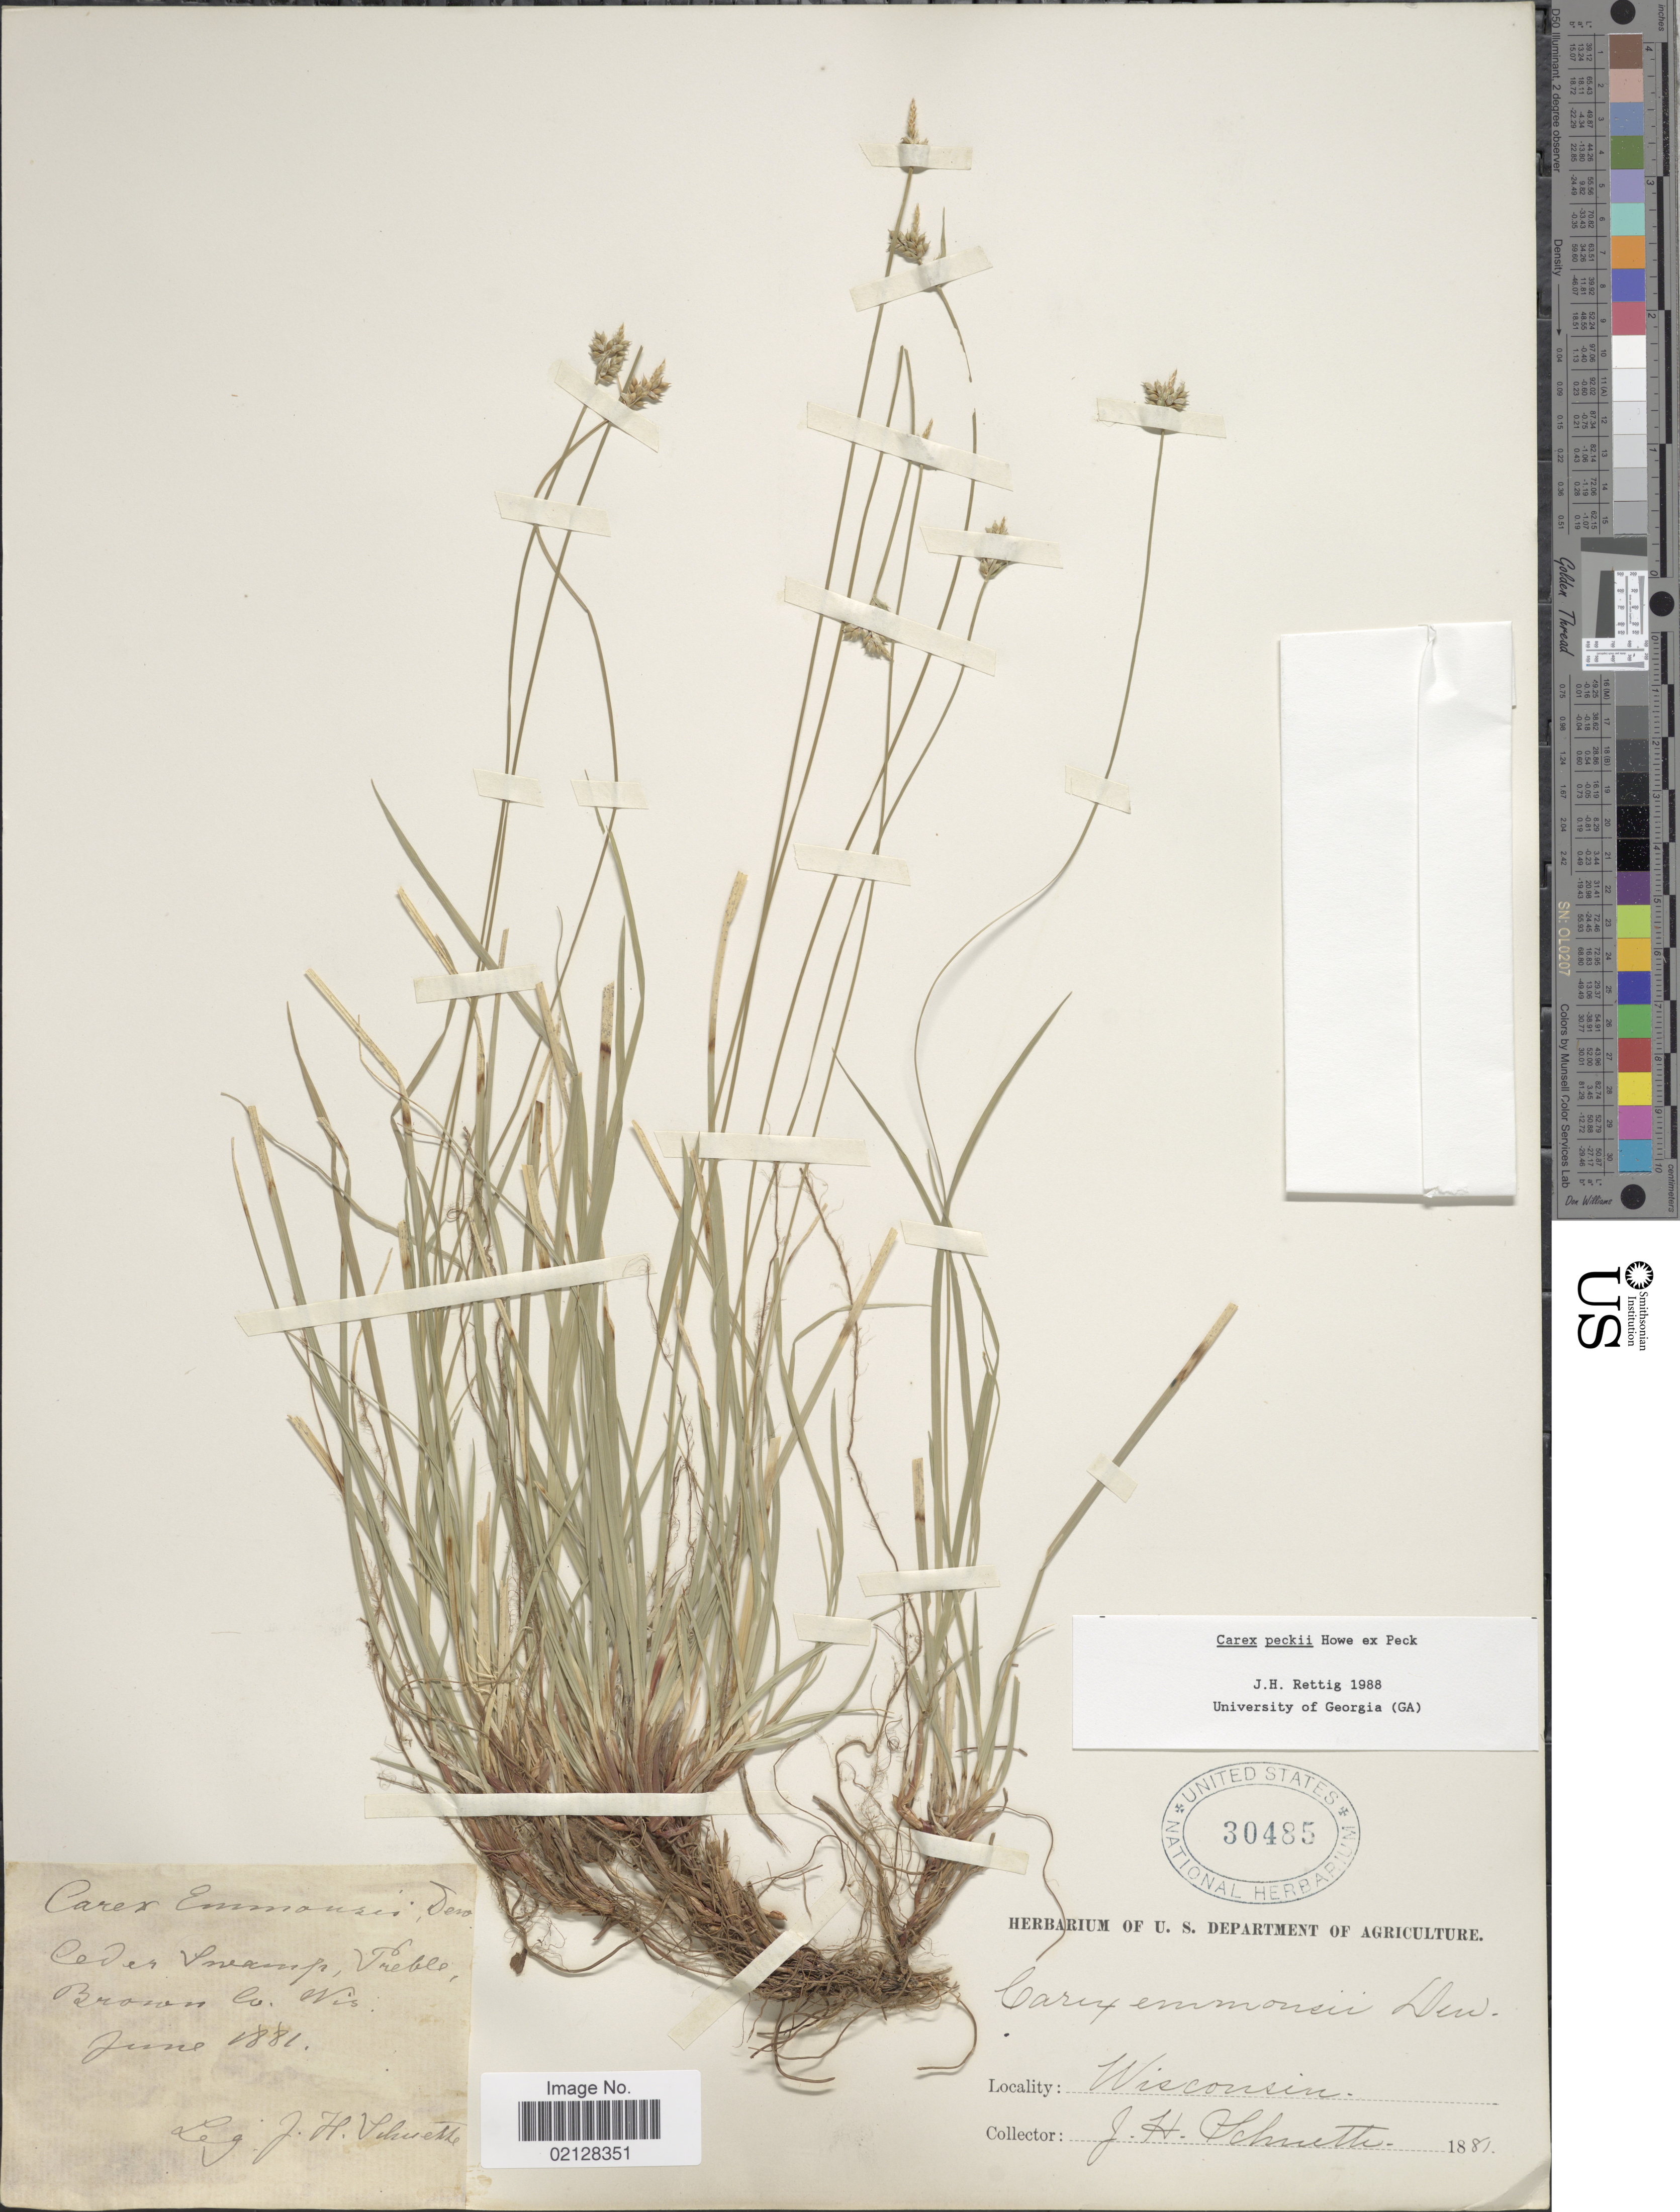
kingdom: Plantae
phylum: Tracheophyta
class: Liliopsida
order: Poales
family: Cyperaceae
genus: Carex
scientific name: Carex peckii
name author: Howe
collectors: J. H. Schuette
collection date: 1881-06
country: United States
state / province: Wisconsin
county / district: Brown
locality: Cedar swamps, Preble, Brown Co.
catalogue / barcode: US 30485